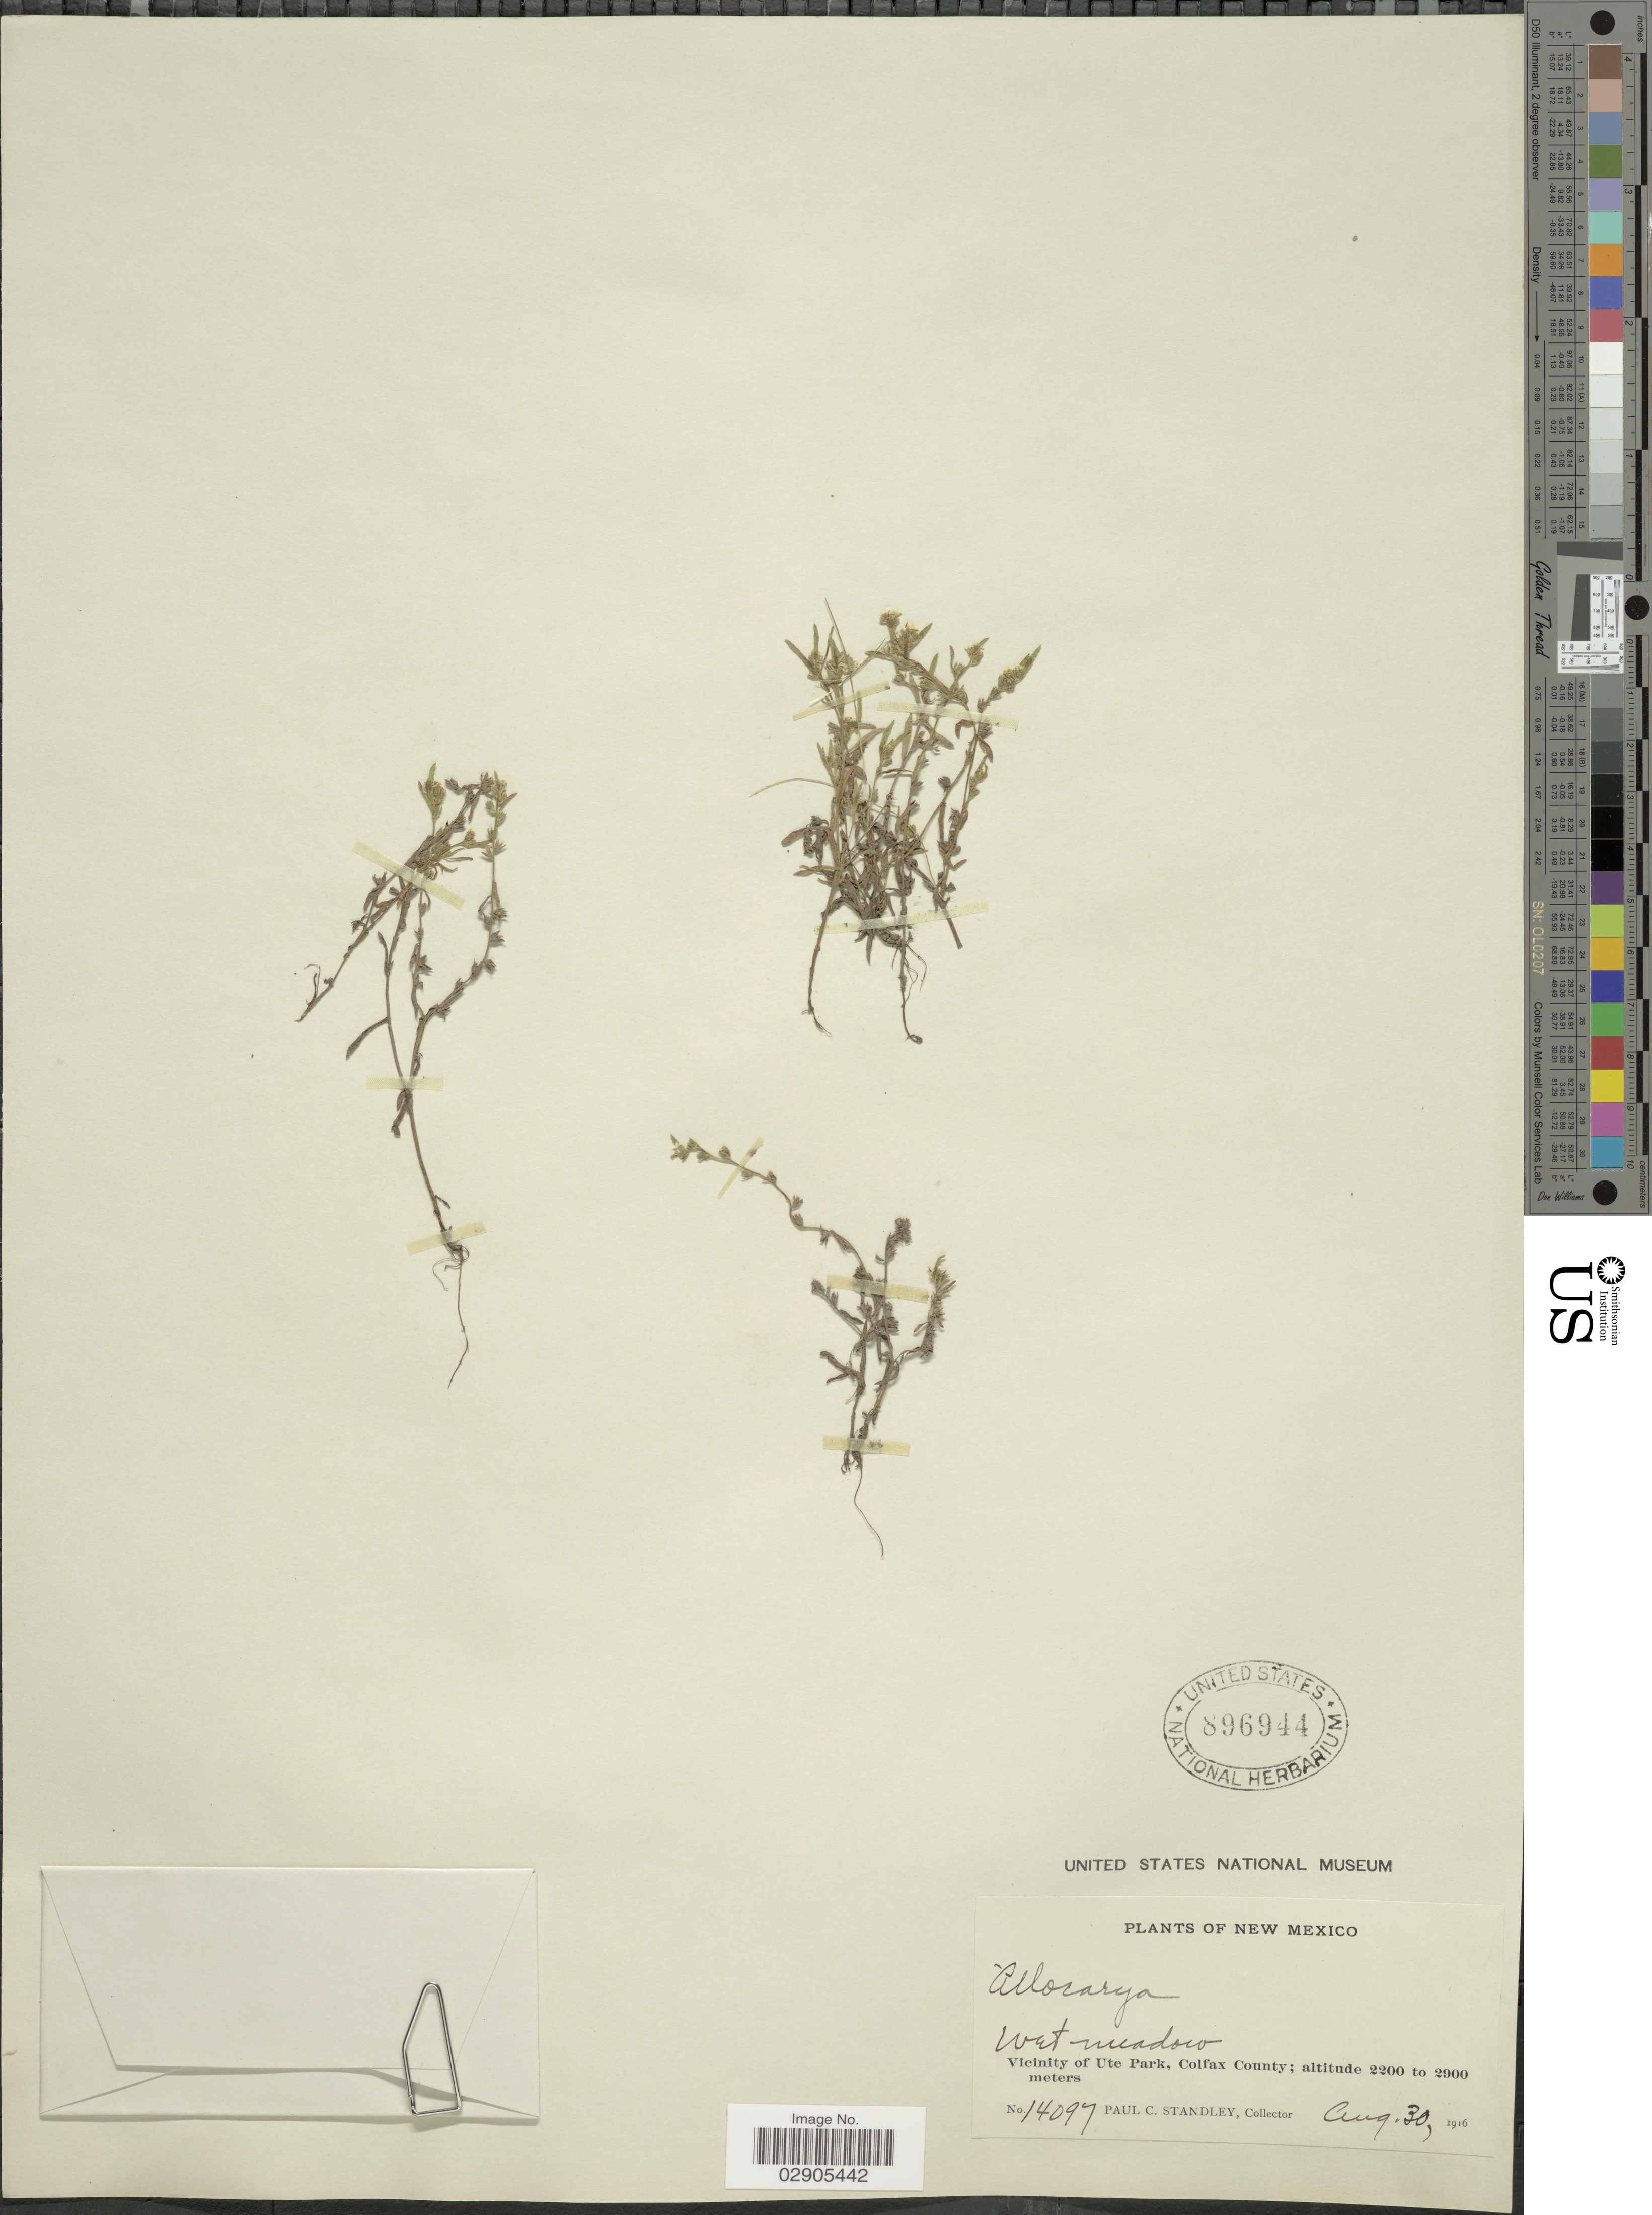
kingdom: Plantae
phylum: Tracheophyta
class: Magnoliopsida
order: Boraginales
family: Boraginaceae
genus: Allocarya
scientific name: Allocarya sp.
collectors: P. C. Standley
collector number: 14097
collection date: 1916-08-30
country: United States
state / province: New Mexico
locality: Vicinity of Ute Park, Colfax County.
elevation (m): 2200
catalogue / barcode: US 896944